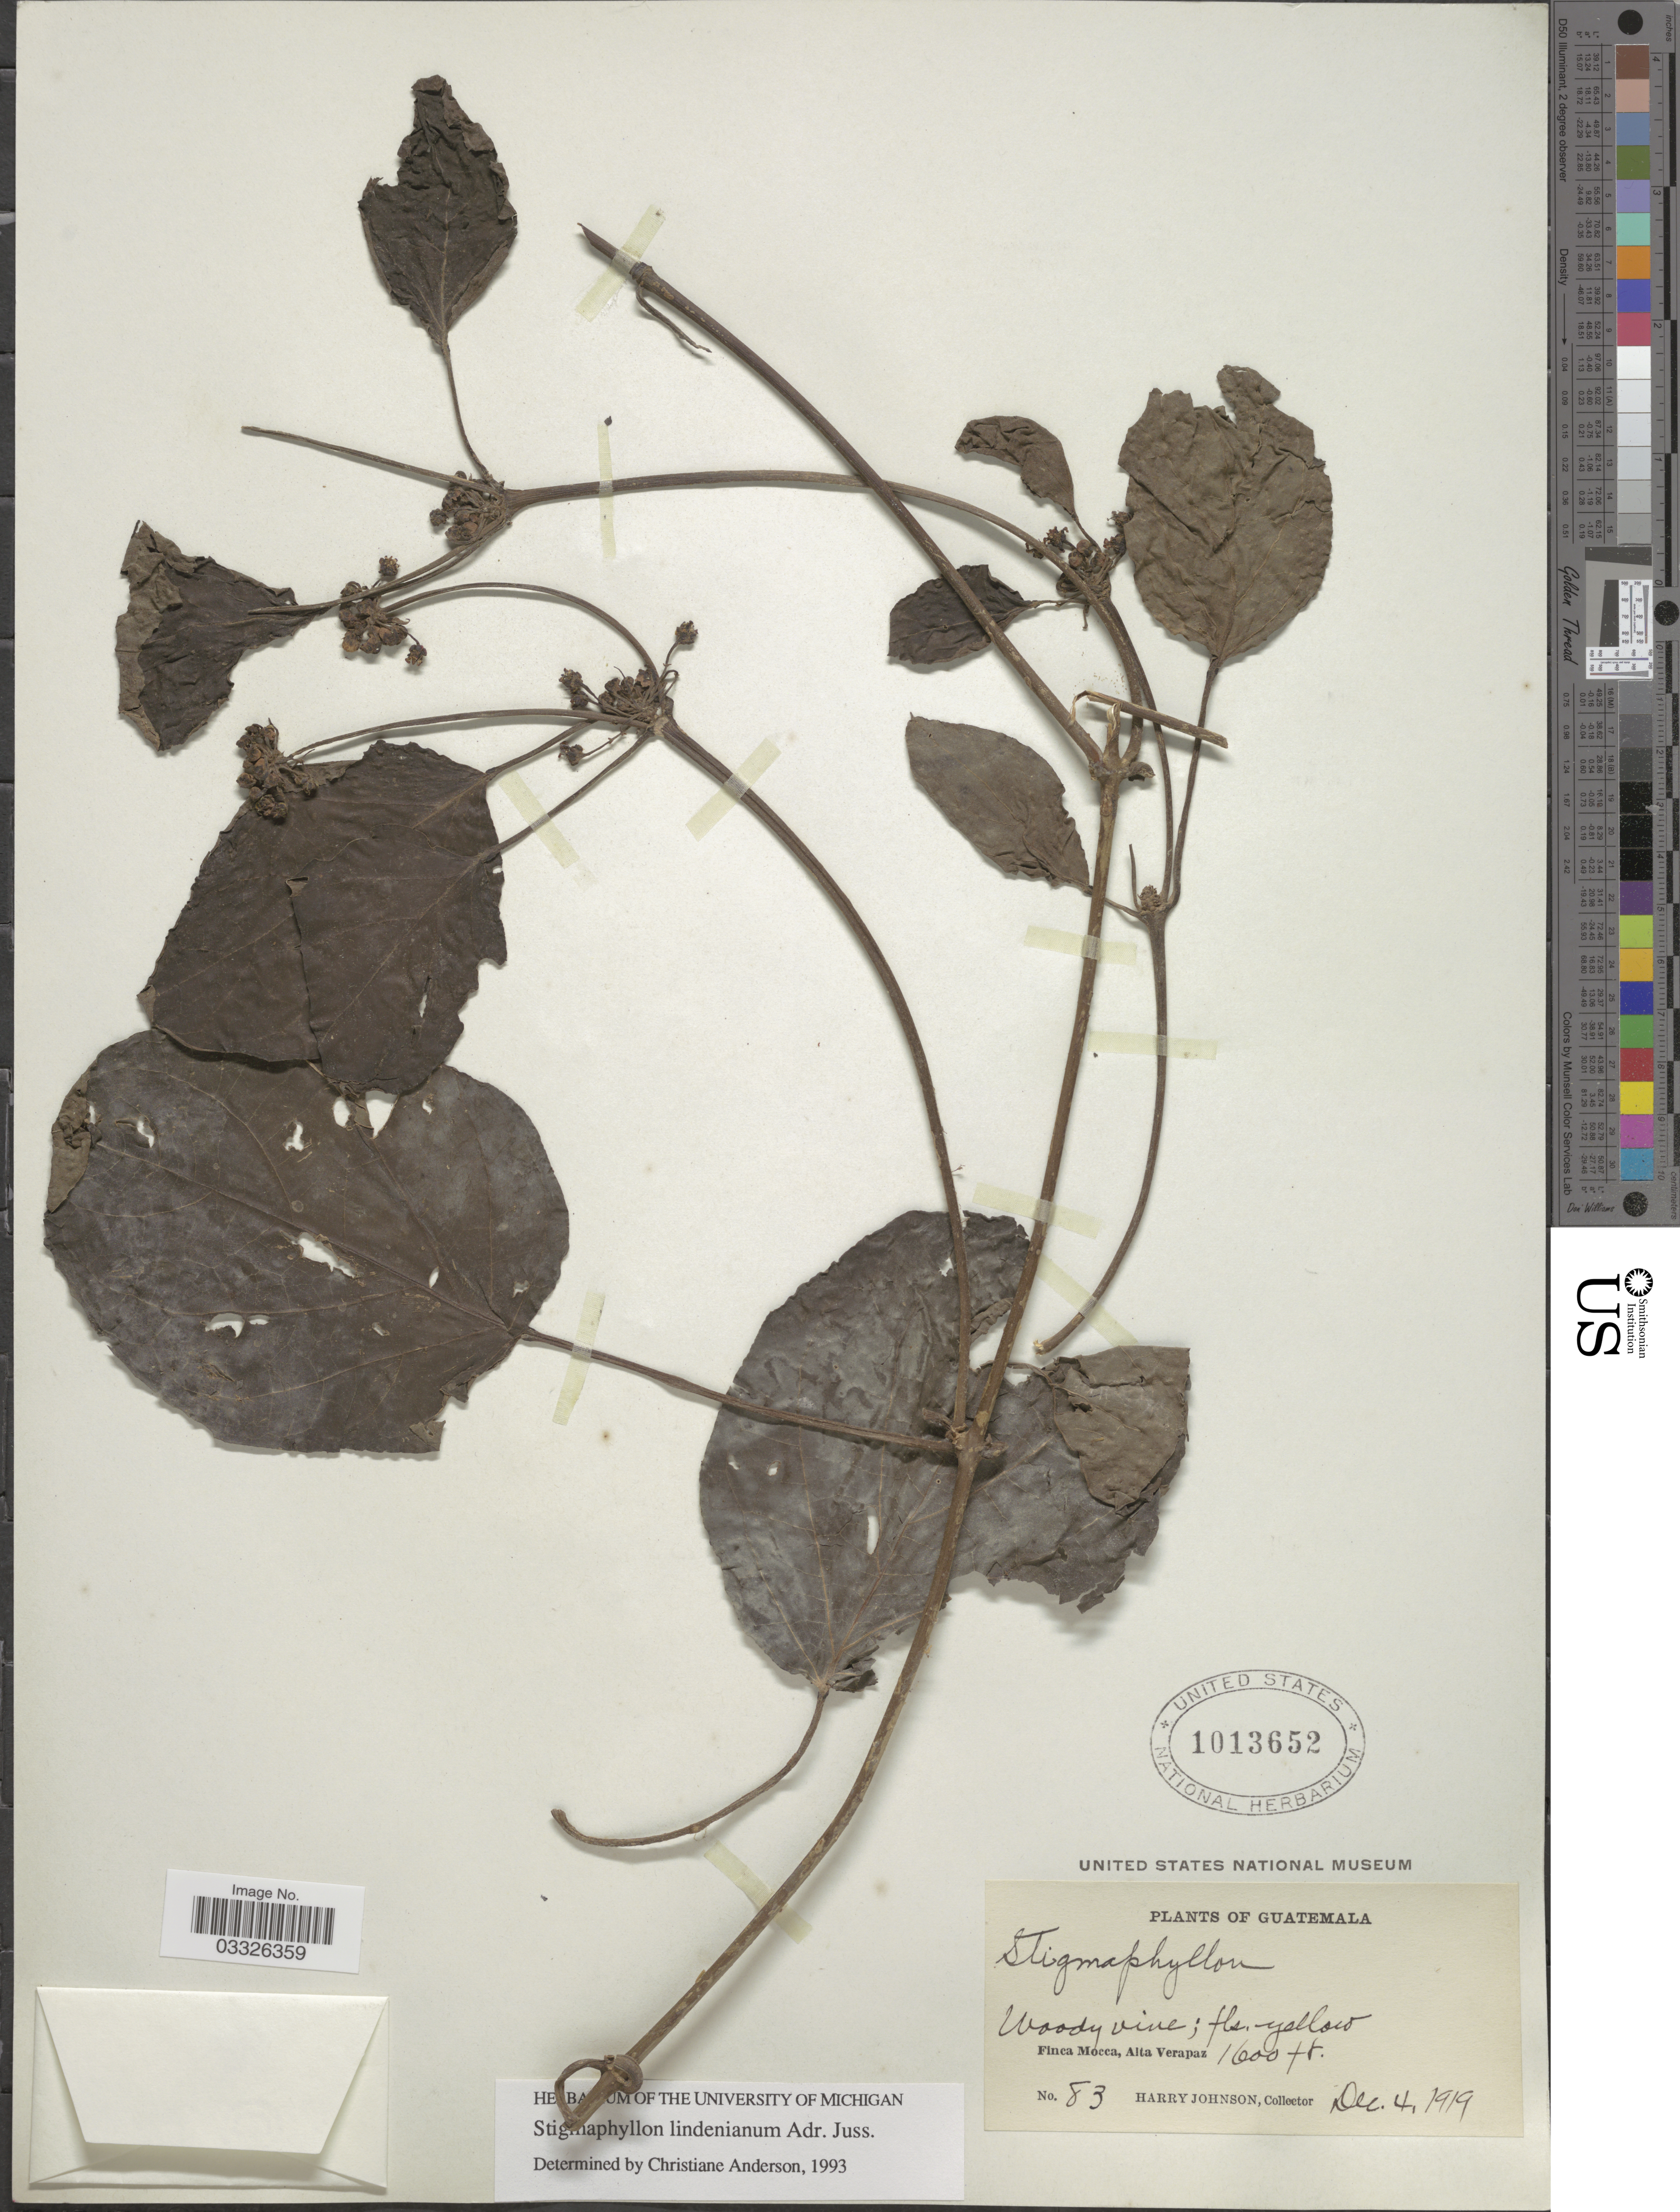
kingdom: Plantae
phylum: Tracheophyta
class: Magnoliopsida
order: Malpighiales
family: Malpighiaceae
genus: Stigmaphyllon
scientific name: Stigmaphyllon lindenianum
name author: A. Juss.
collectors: H. Johnson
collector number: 83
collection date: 1919-12-04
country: Guatemala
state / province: Alta Verapaz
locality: Finca Mocca.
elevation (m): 488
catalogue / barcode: US 1013652